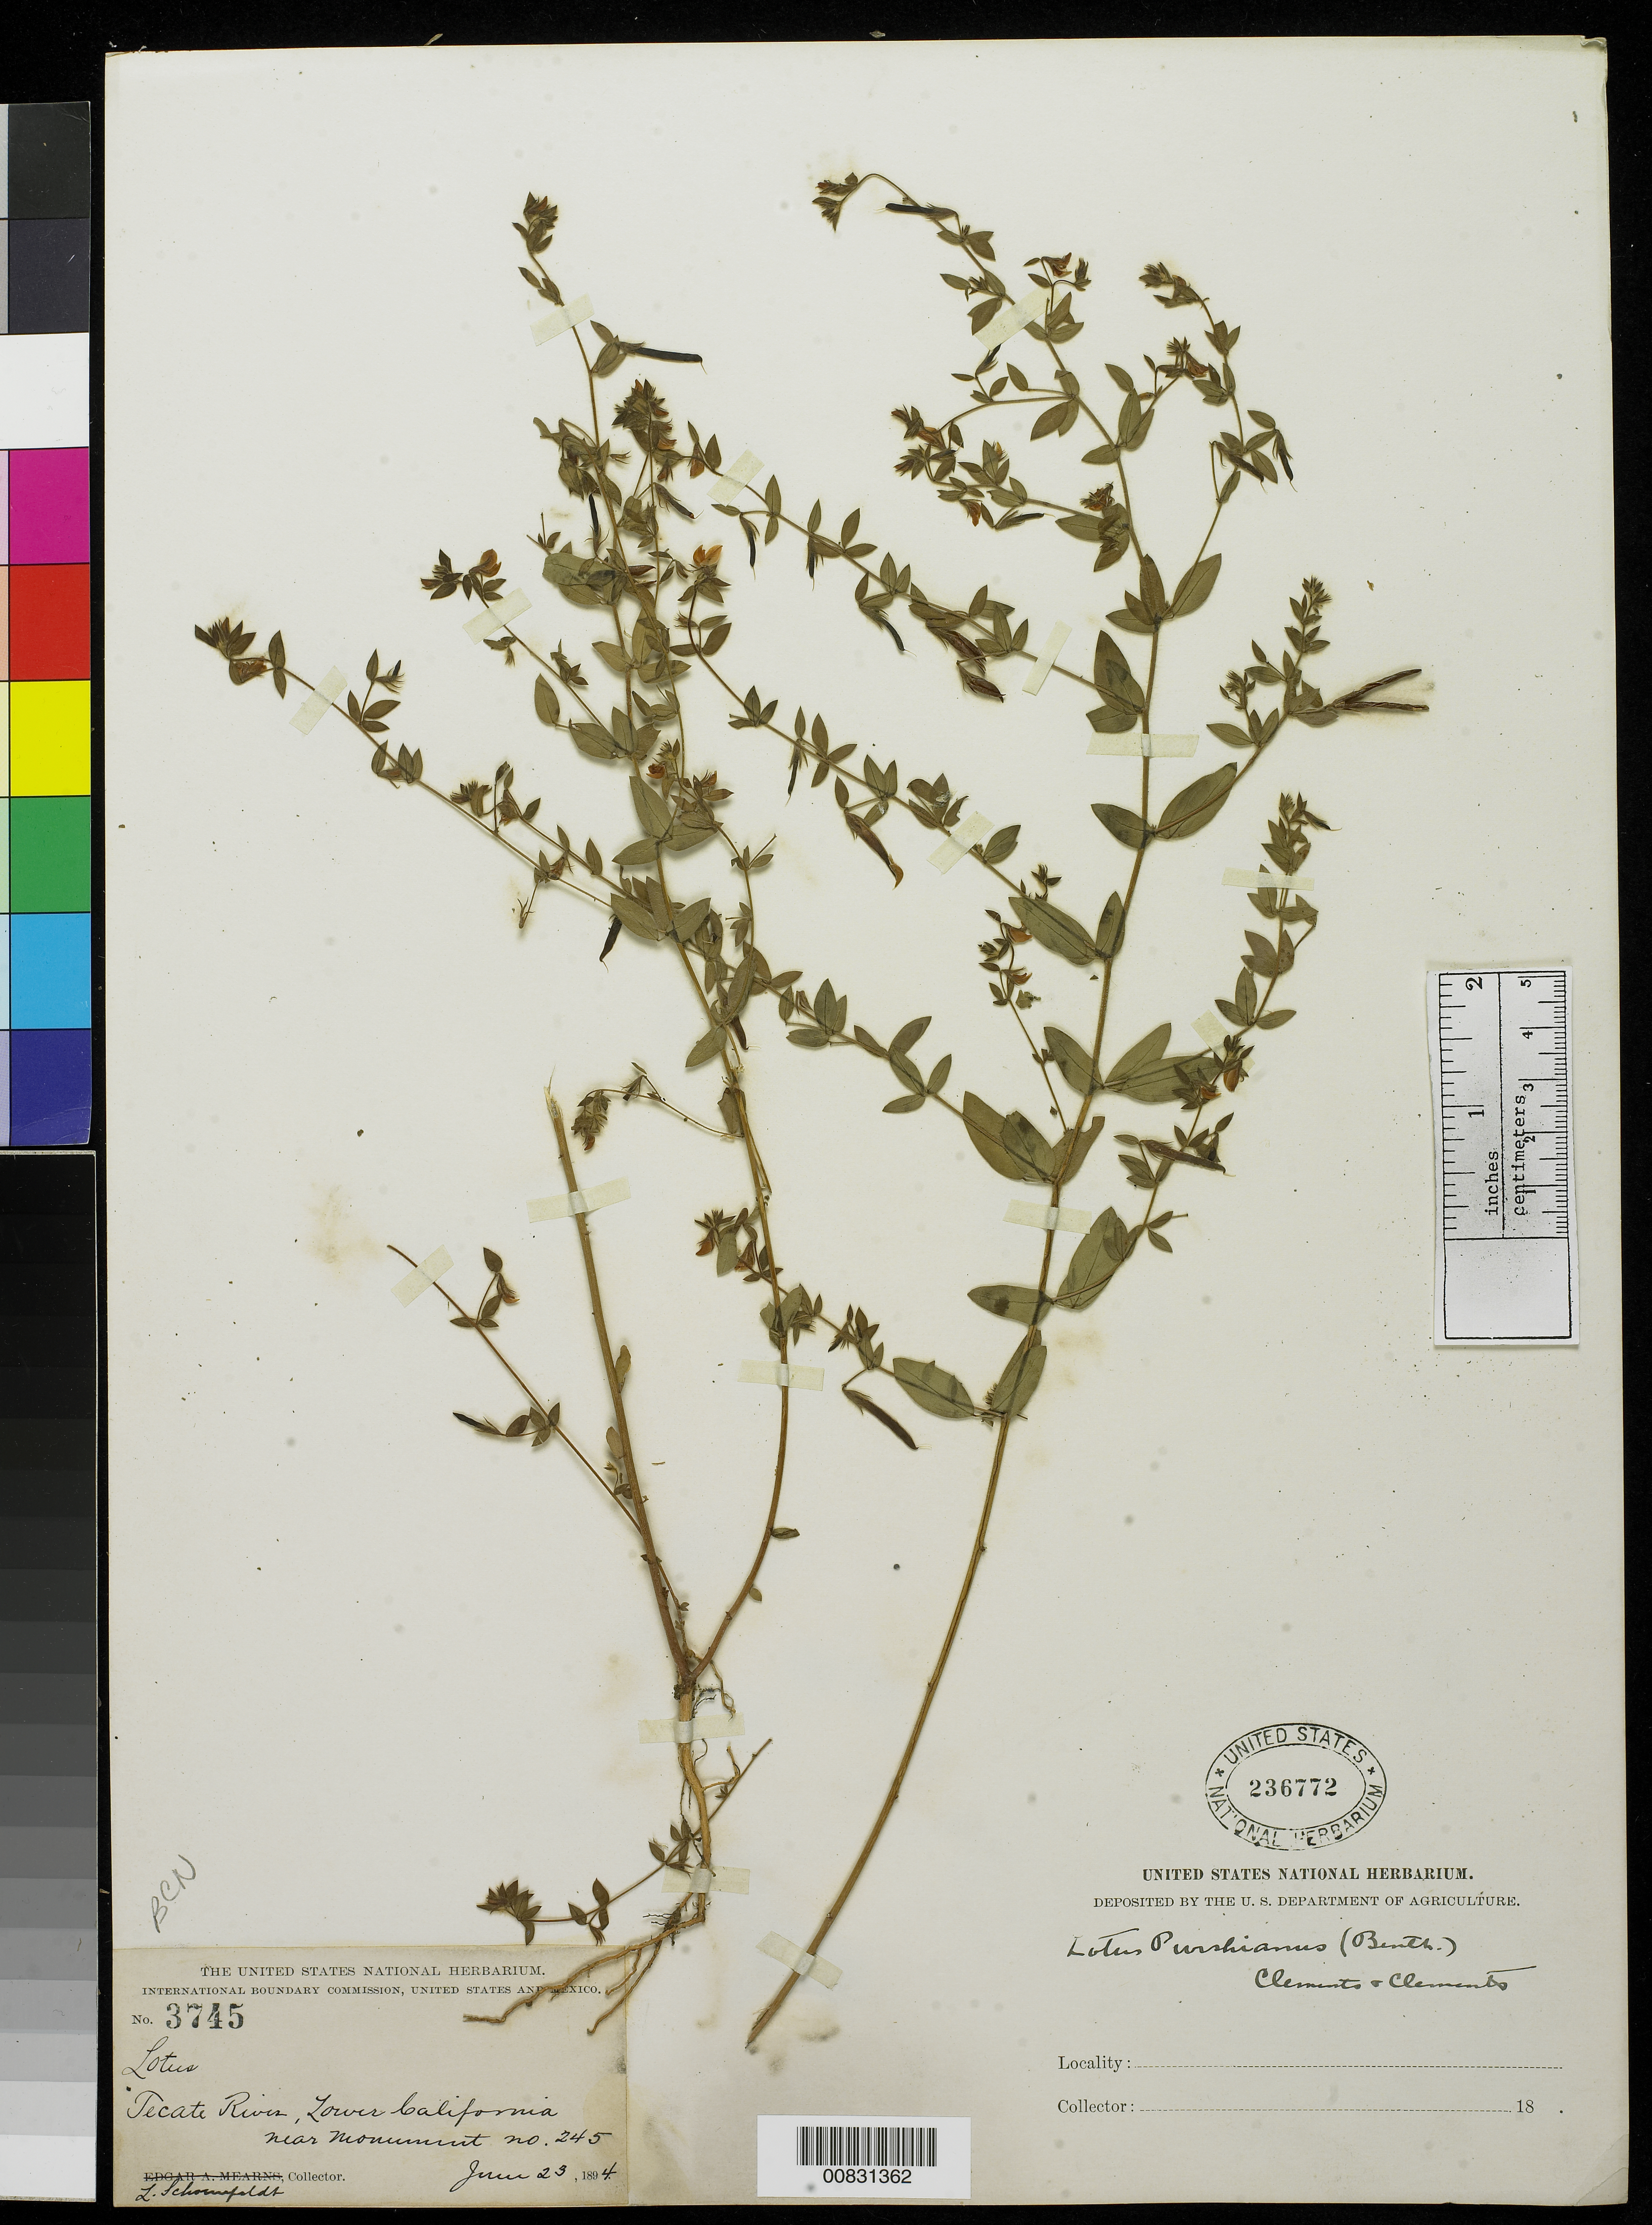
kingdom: Plantae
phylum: Tracheophyta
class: Magnoliopsida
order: Fabales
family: Fabaceae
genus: Acmispon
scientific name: Acmispon americanus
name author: (Nutt.) Rydb.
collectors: L. Schoenfeldt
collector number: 3745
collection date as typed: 23 Jun 1894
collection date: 1894-06-23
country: Mexico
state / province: Baja California Norte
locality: Tecate River, Baja California, near monument no. 245.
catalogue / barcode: US 236772